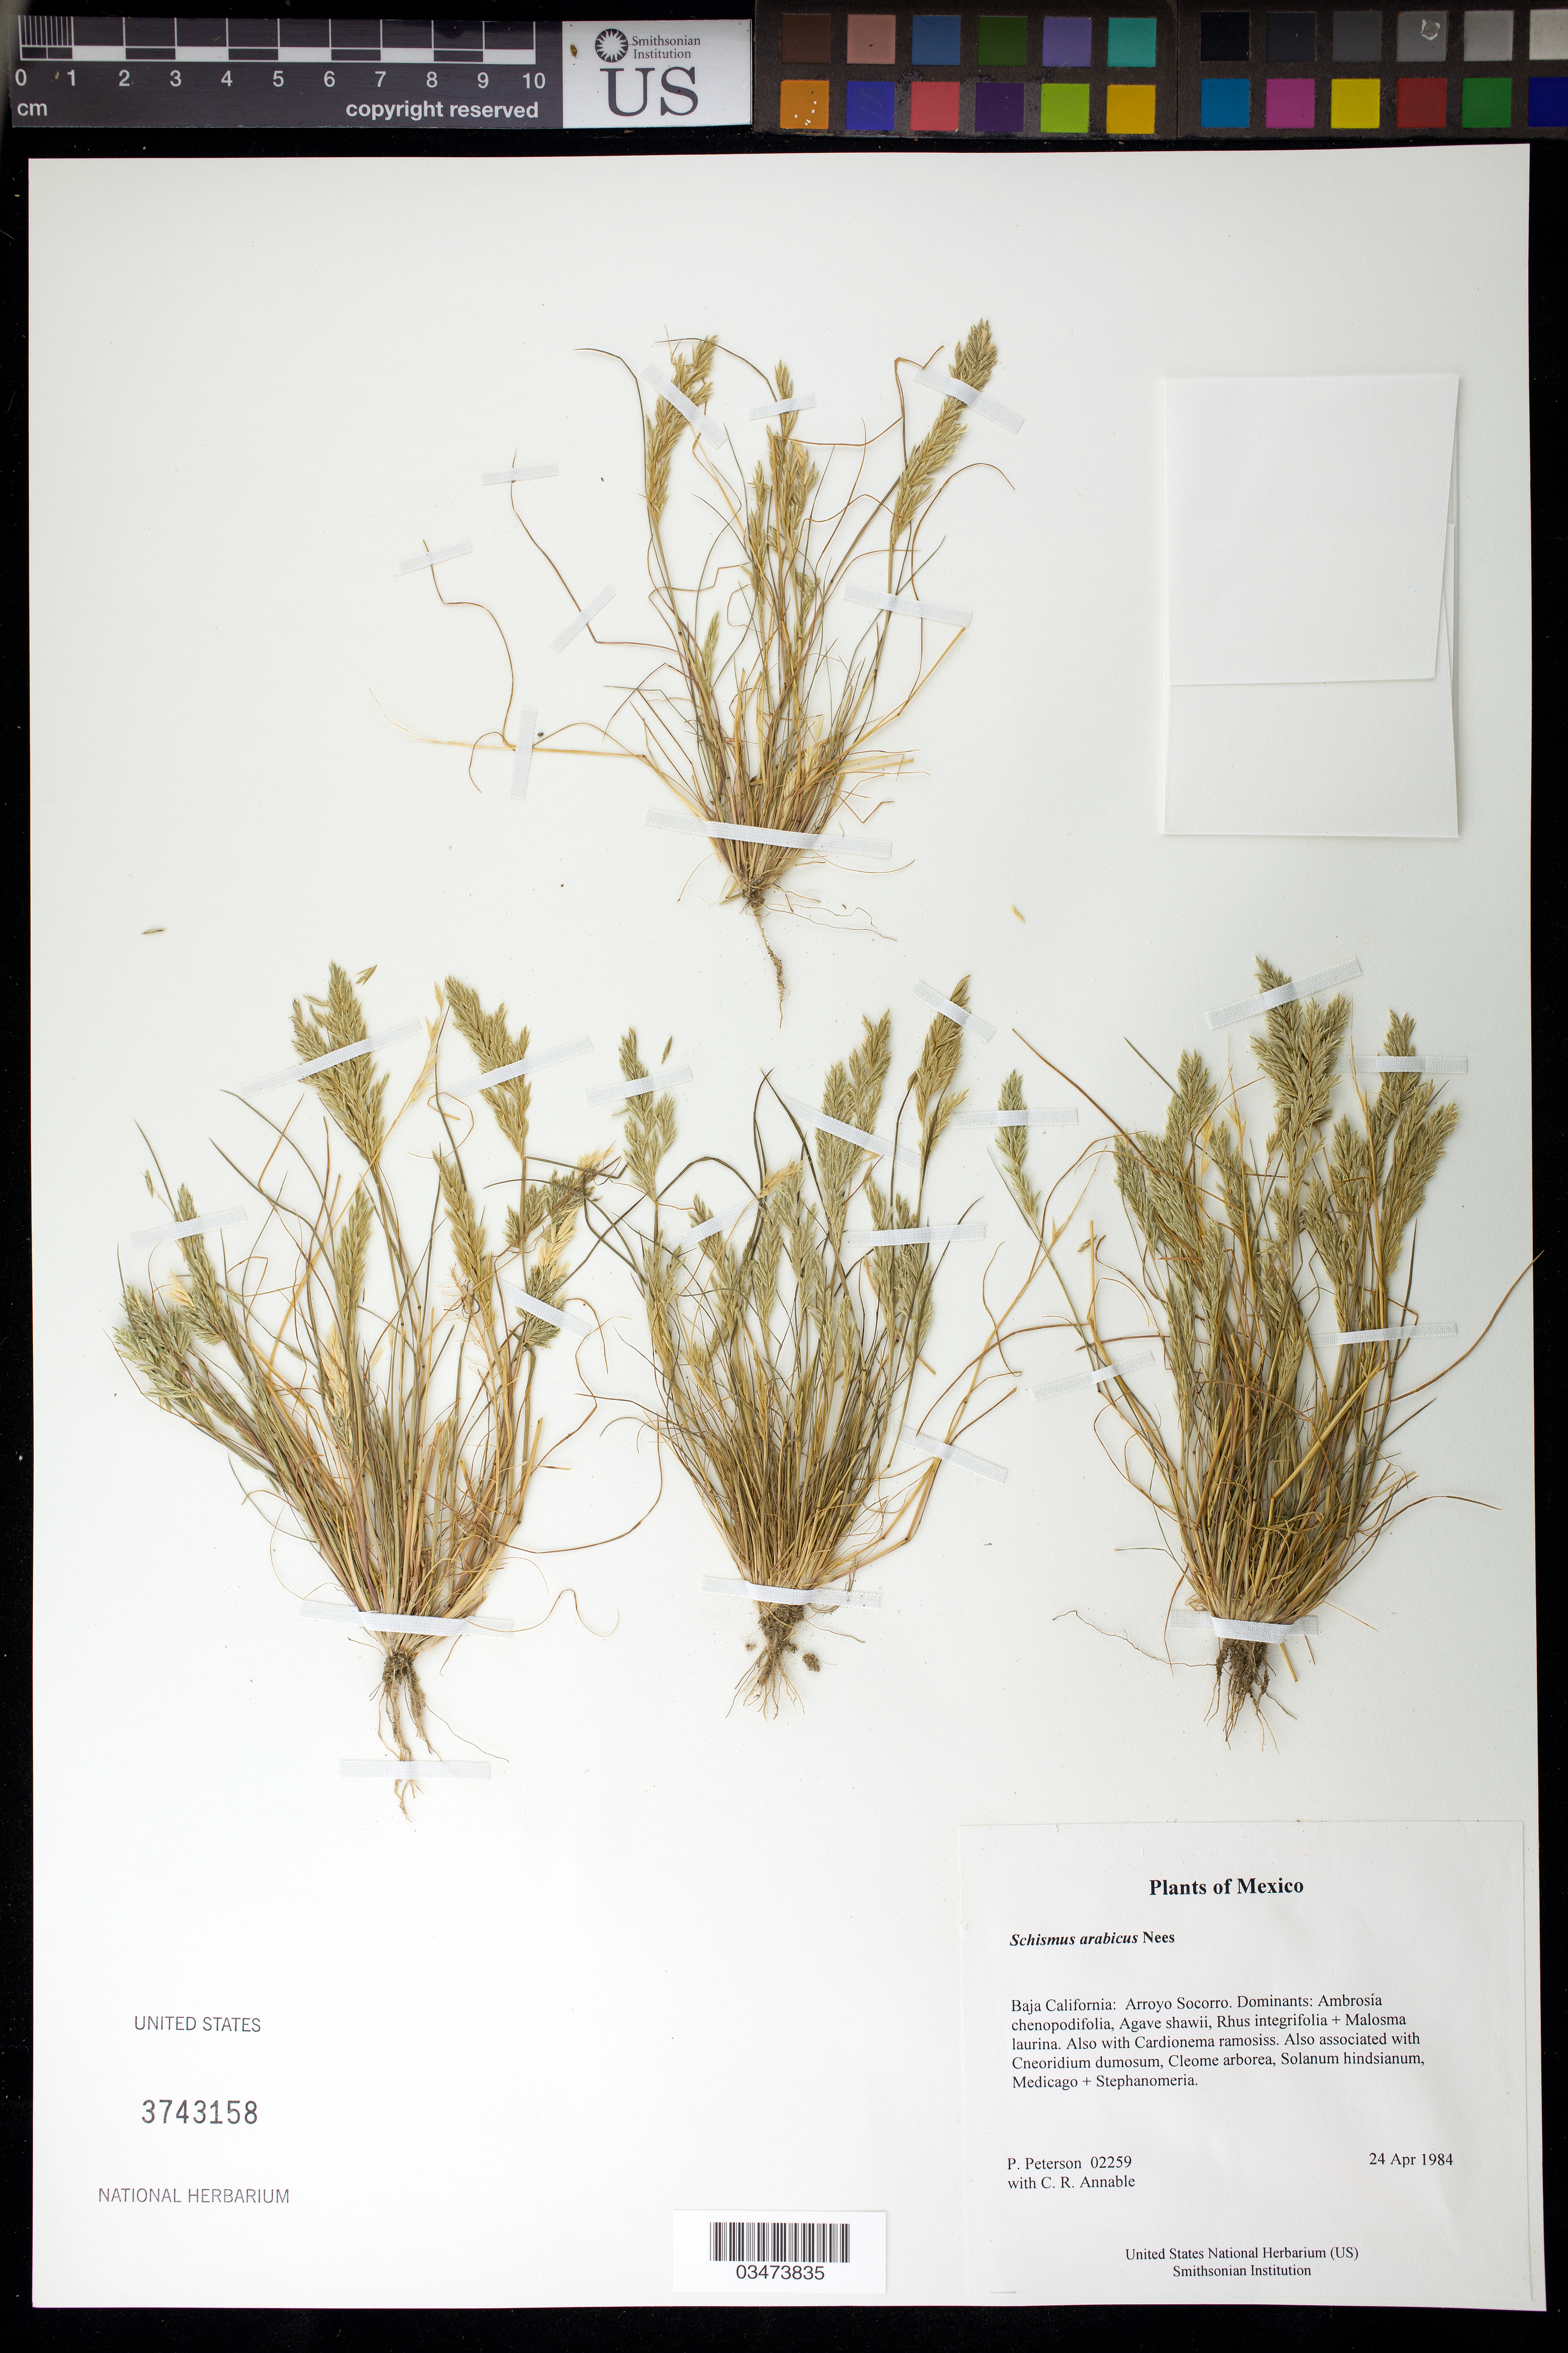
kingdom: Plantae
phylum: Tracheophyta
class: Liliopsida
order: Poales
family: Poaceae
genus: Schismus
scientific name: Schismus arabicus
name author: Nees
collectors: P. M. Peterson & C. R. Annable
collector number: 02259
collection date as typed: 24 Apr 1984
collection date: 1984-04-24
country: Mexico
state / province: Baja California Norte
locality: Arroyo Socorro.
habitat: Dominants: Ambrosia chenopodifolia, Agave shawii, Rhus integrifolia + Malosma laurina. Also with Cardionema ramosiss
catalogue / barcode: US 3743158